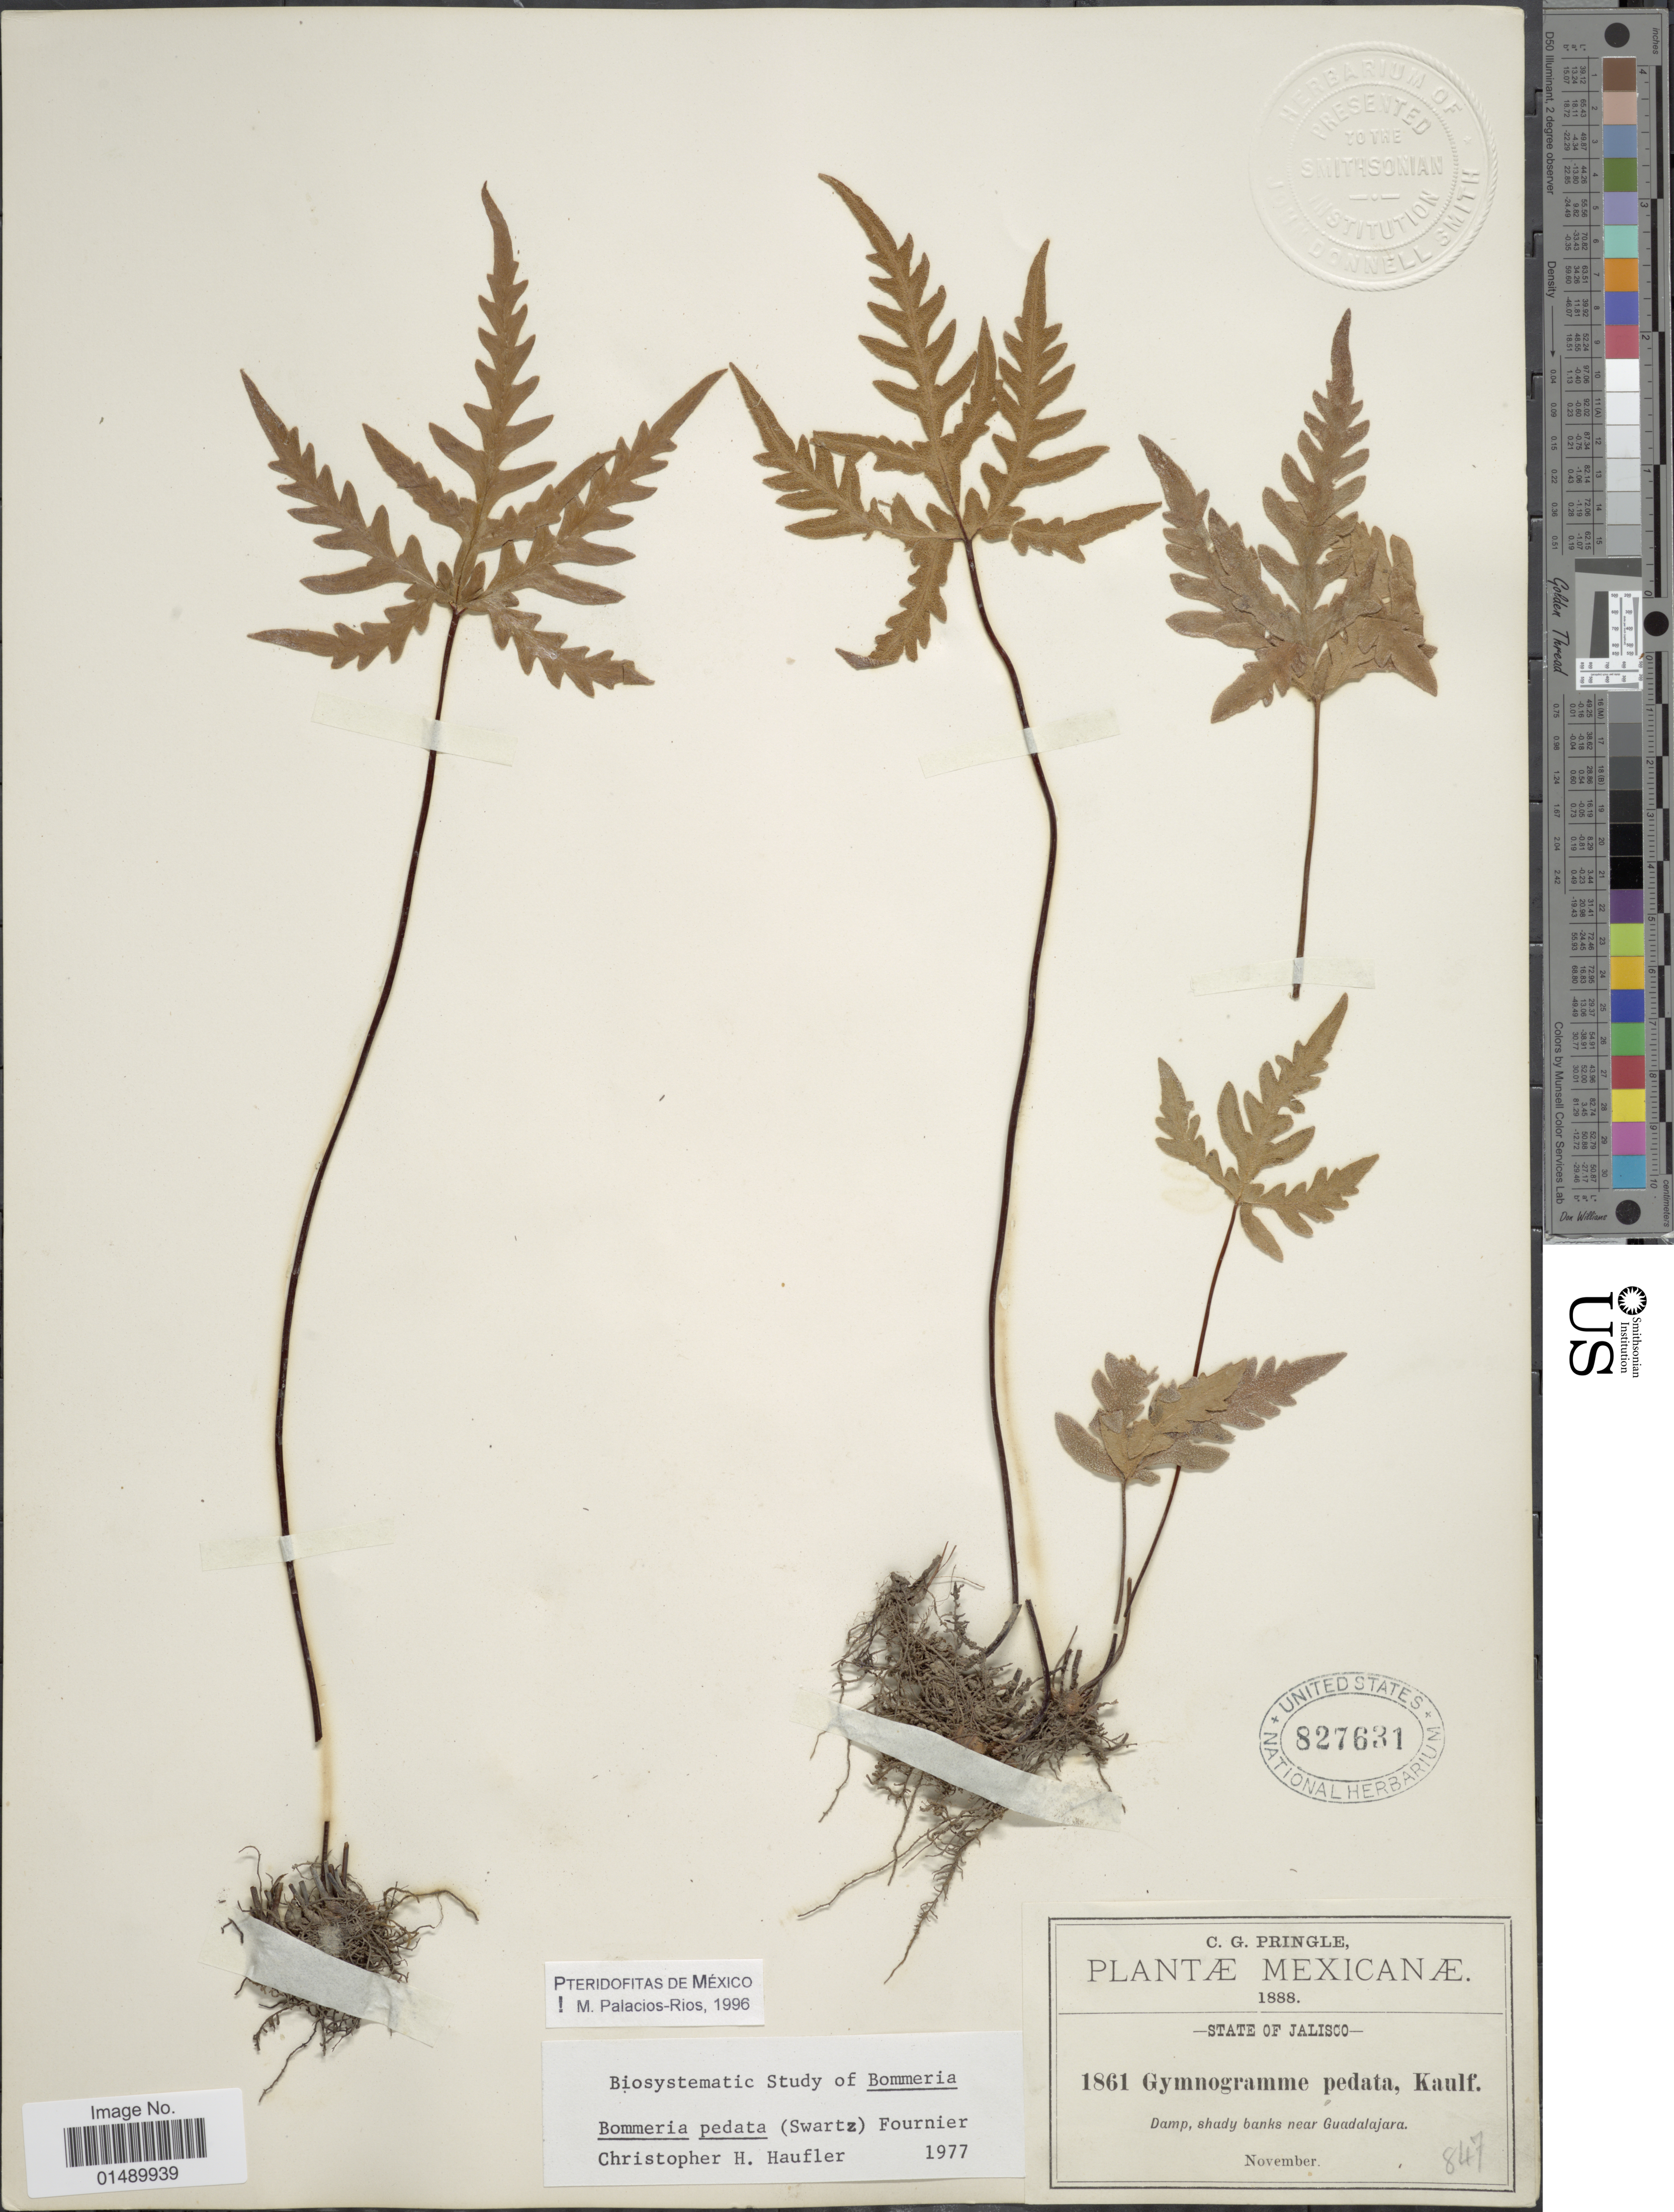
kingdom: Plantae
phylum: Tracheophyta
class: Polypodiopsida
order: Polypodiales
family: Pteridaceae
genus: Bommeria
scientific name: Bommeria pedata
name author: (Sw.) E. Fourn.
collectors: C. G. Pringle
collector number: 1861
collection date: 1888-11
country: Mexico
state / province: Jalisco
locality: Mexico, damp, shady banks near Guadalajara.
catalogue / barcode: US 827631